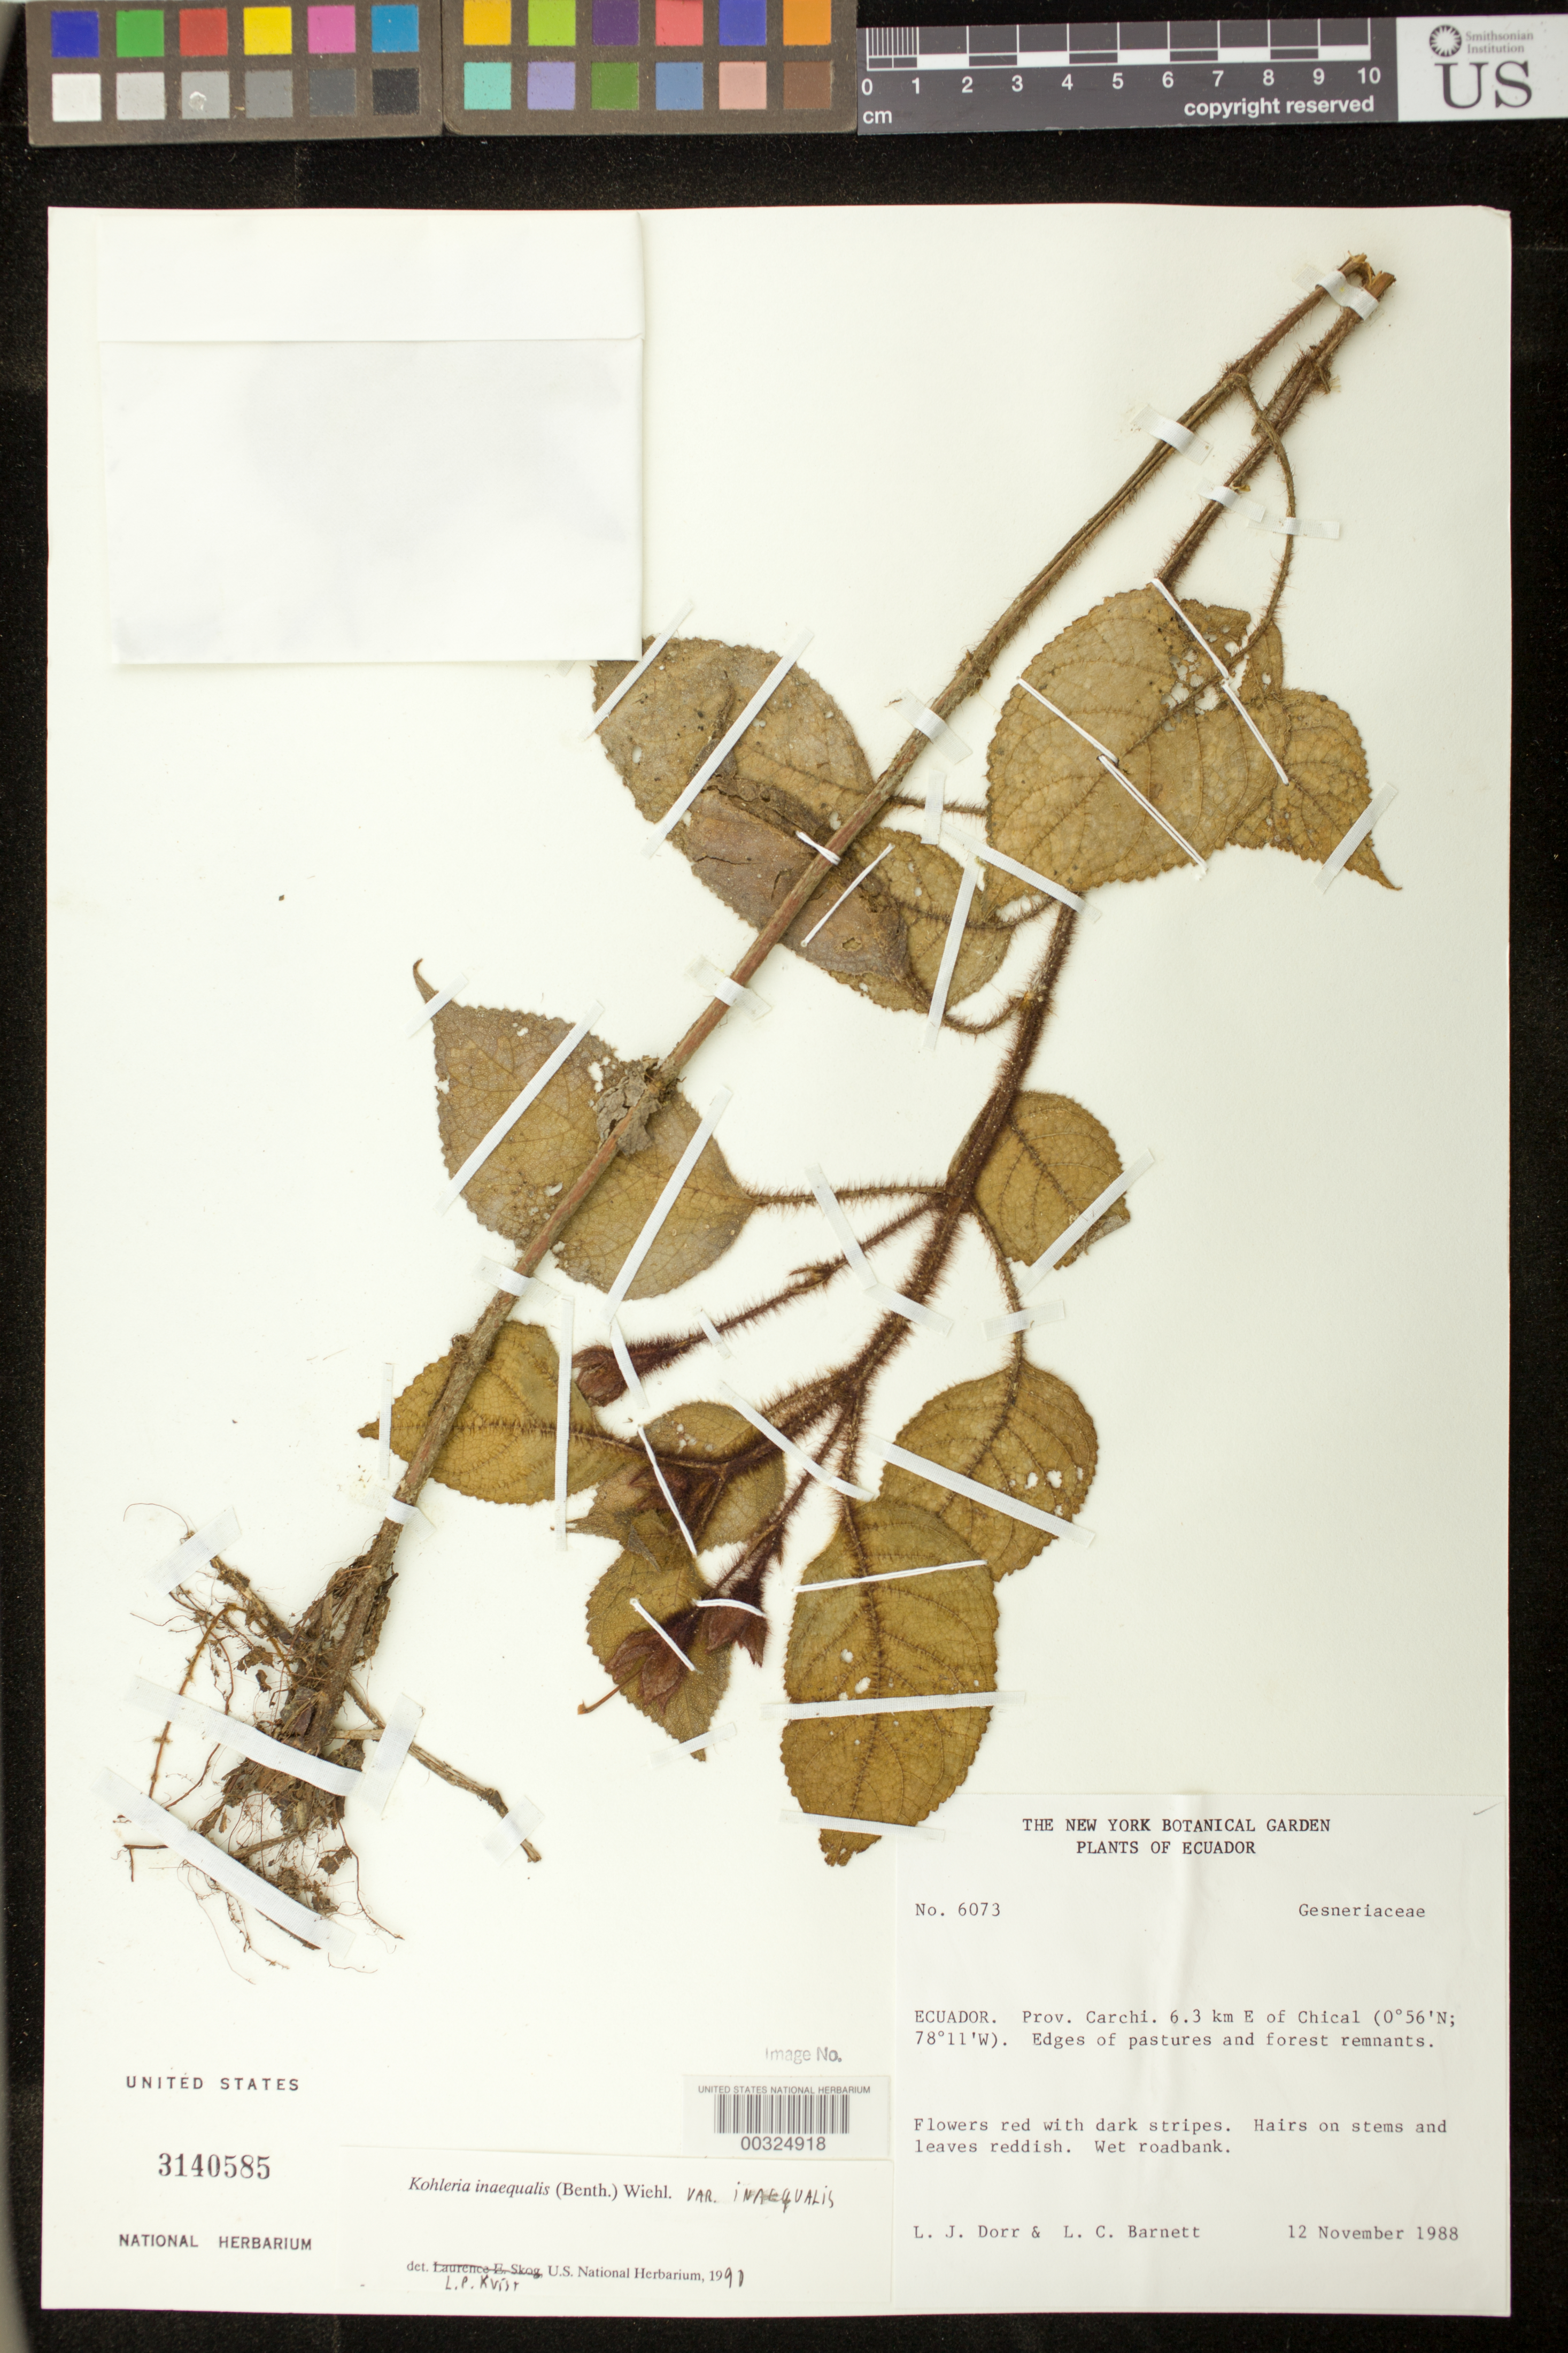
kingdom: Plantae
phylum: Tracheophyta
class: Magnoliopsida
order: Lamiales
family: Gesneriaceae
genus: Kohleria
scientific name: Kohleria inaequalis var. inaequalis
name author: (Benth.) Wiehler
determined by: Skog, Laurence E.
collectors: L. J. Dorr & L. C. Barnett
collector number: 6073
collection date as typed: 12 Nov 1988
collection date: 1988-11-12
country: Ecuador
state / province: Carchi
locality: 6.3 km E of Chical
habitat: Edges of pastures and forest remnants, wet roadbank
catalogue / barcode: US 3140585